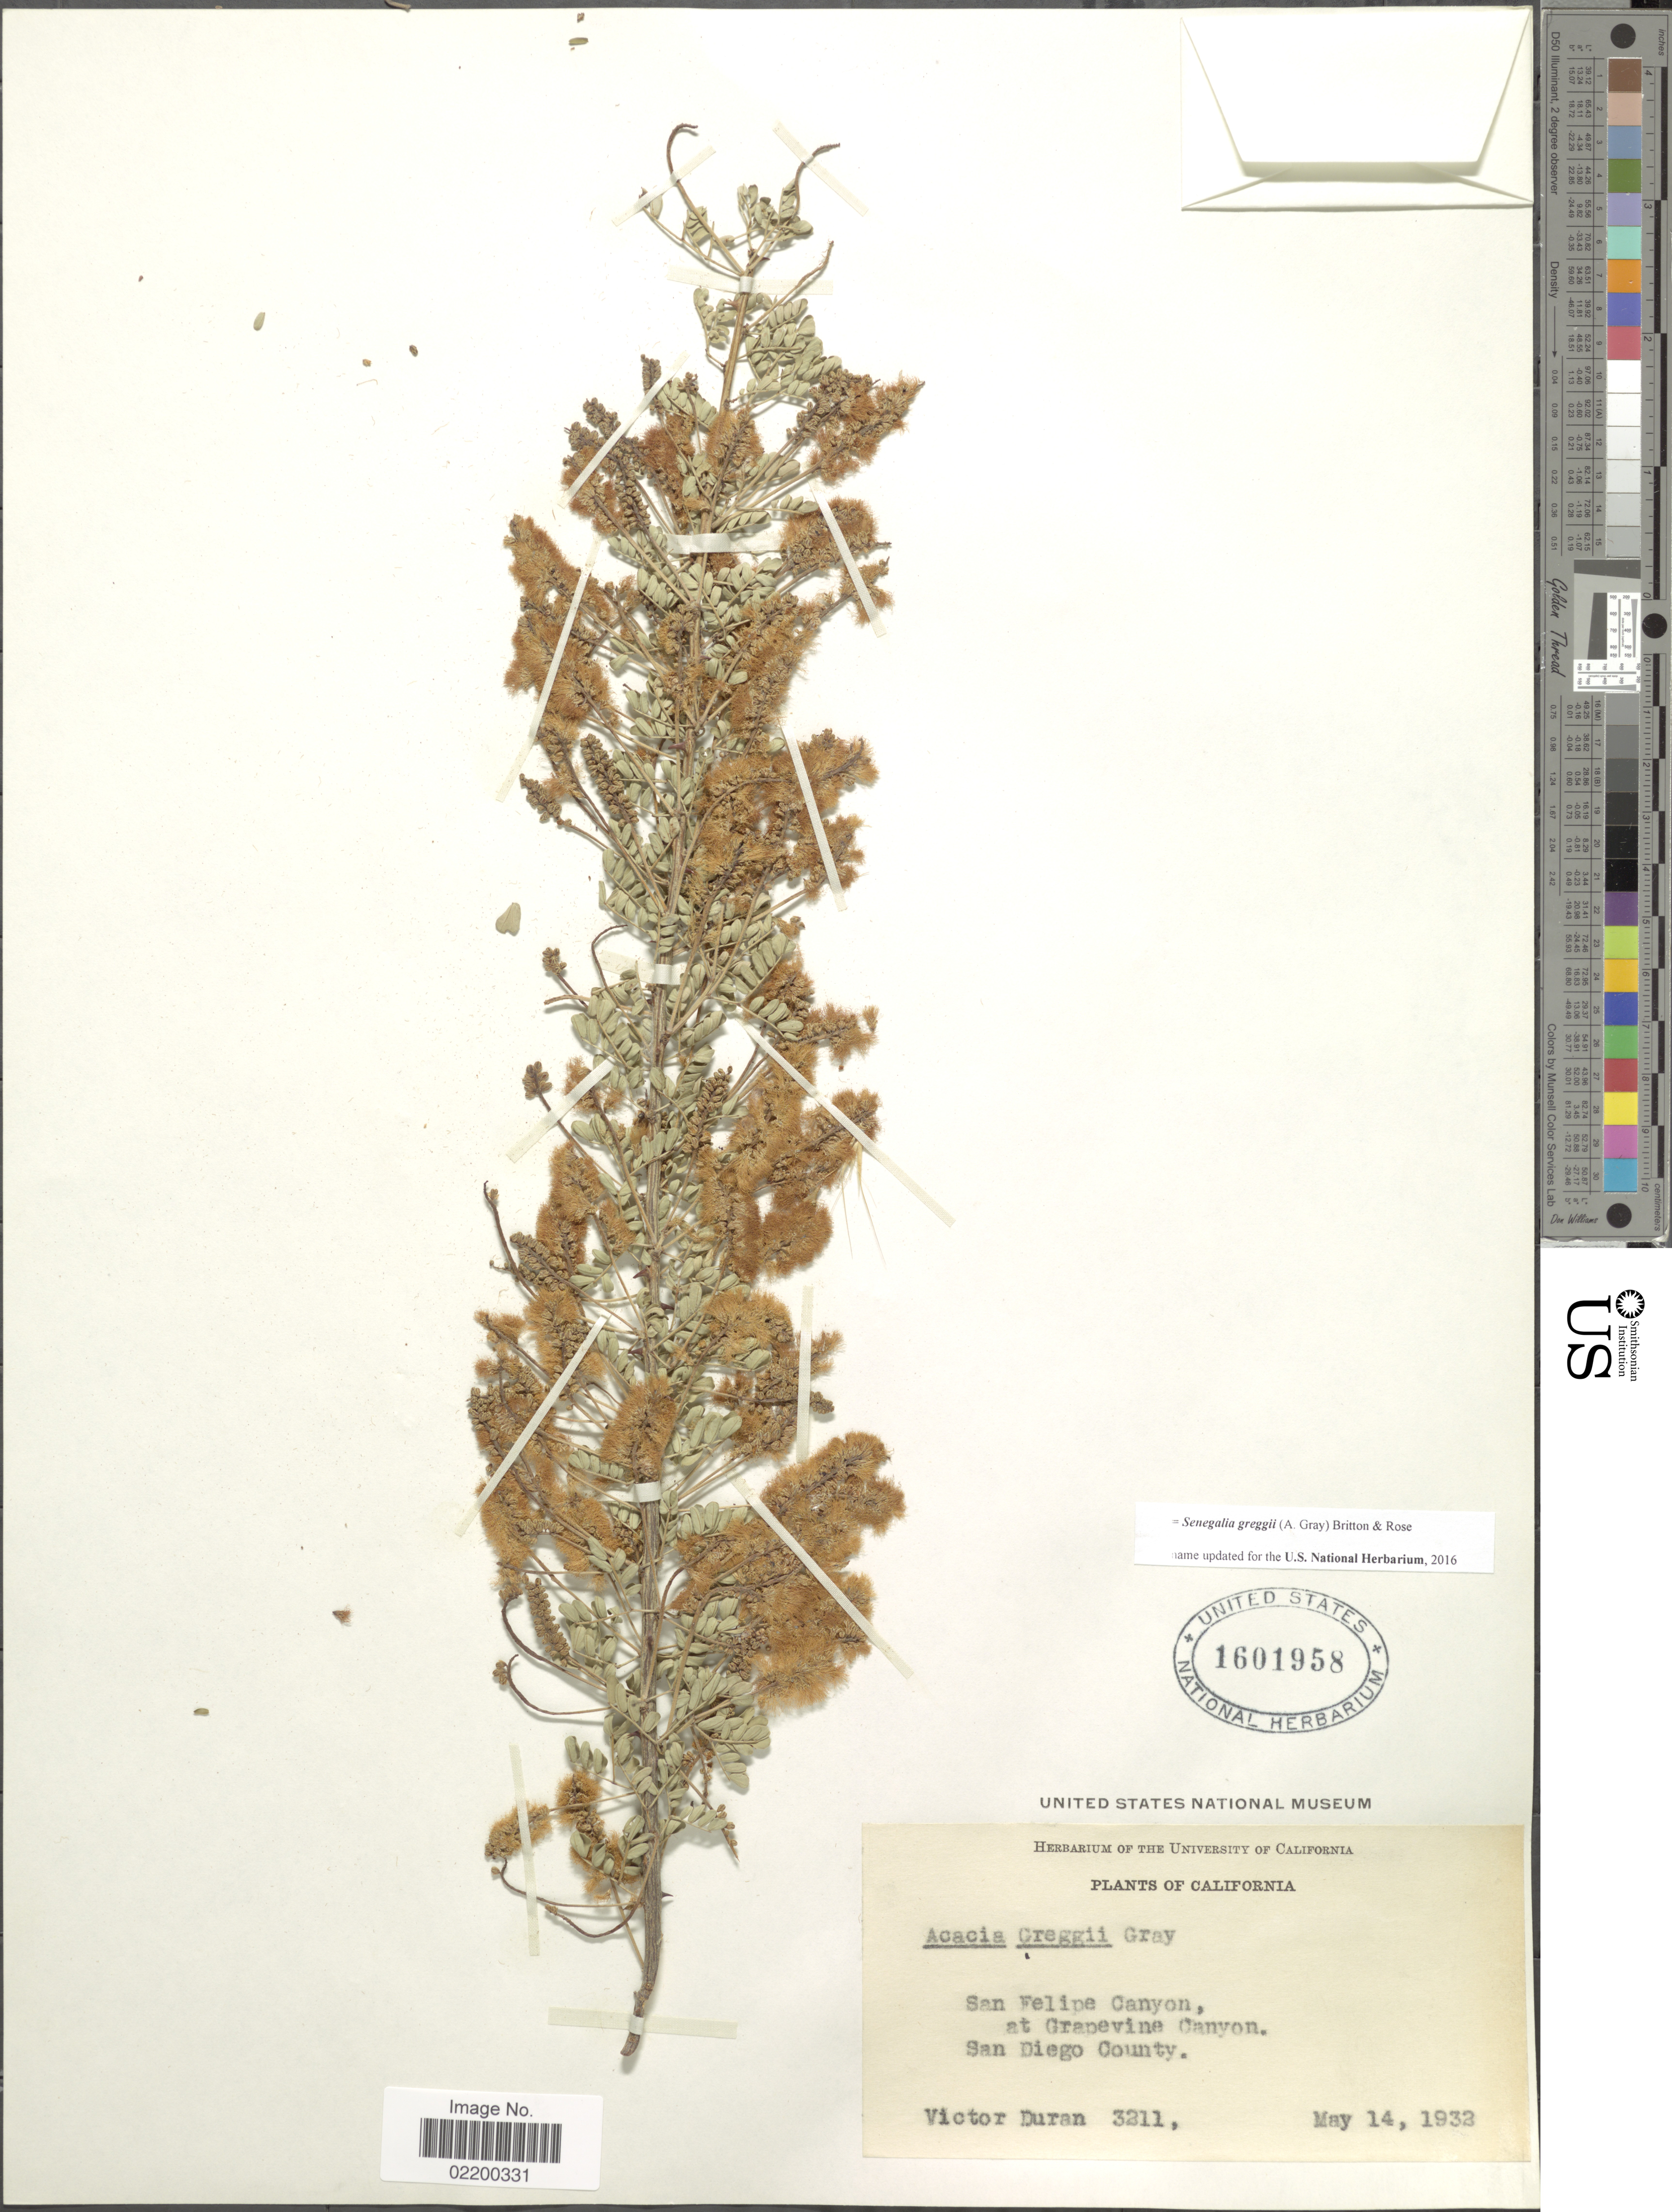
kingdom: Plantae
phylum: Tracheophyta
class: Magnoliopsida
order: Fabales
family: Fabaceae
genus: Senegalia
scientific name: Senegalia greggii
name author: (A. Gray) Britton & Rose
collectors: V. Durand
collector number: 3211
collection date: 1932-05-14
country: United States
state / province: California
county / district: San Diego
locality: San Felipe Canypn, at Grapevine Canyon. San Diego County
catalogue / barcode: US 1601958